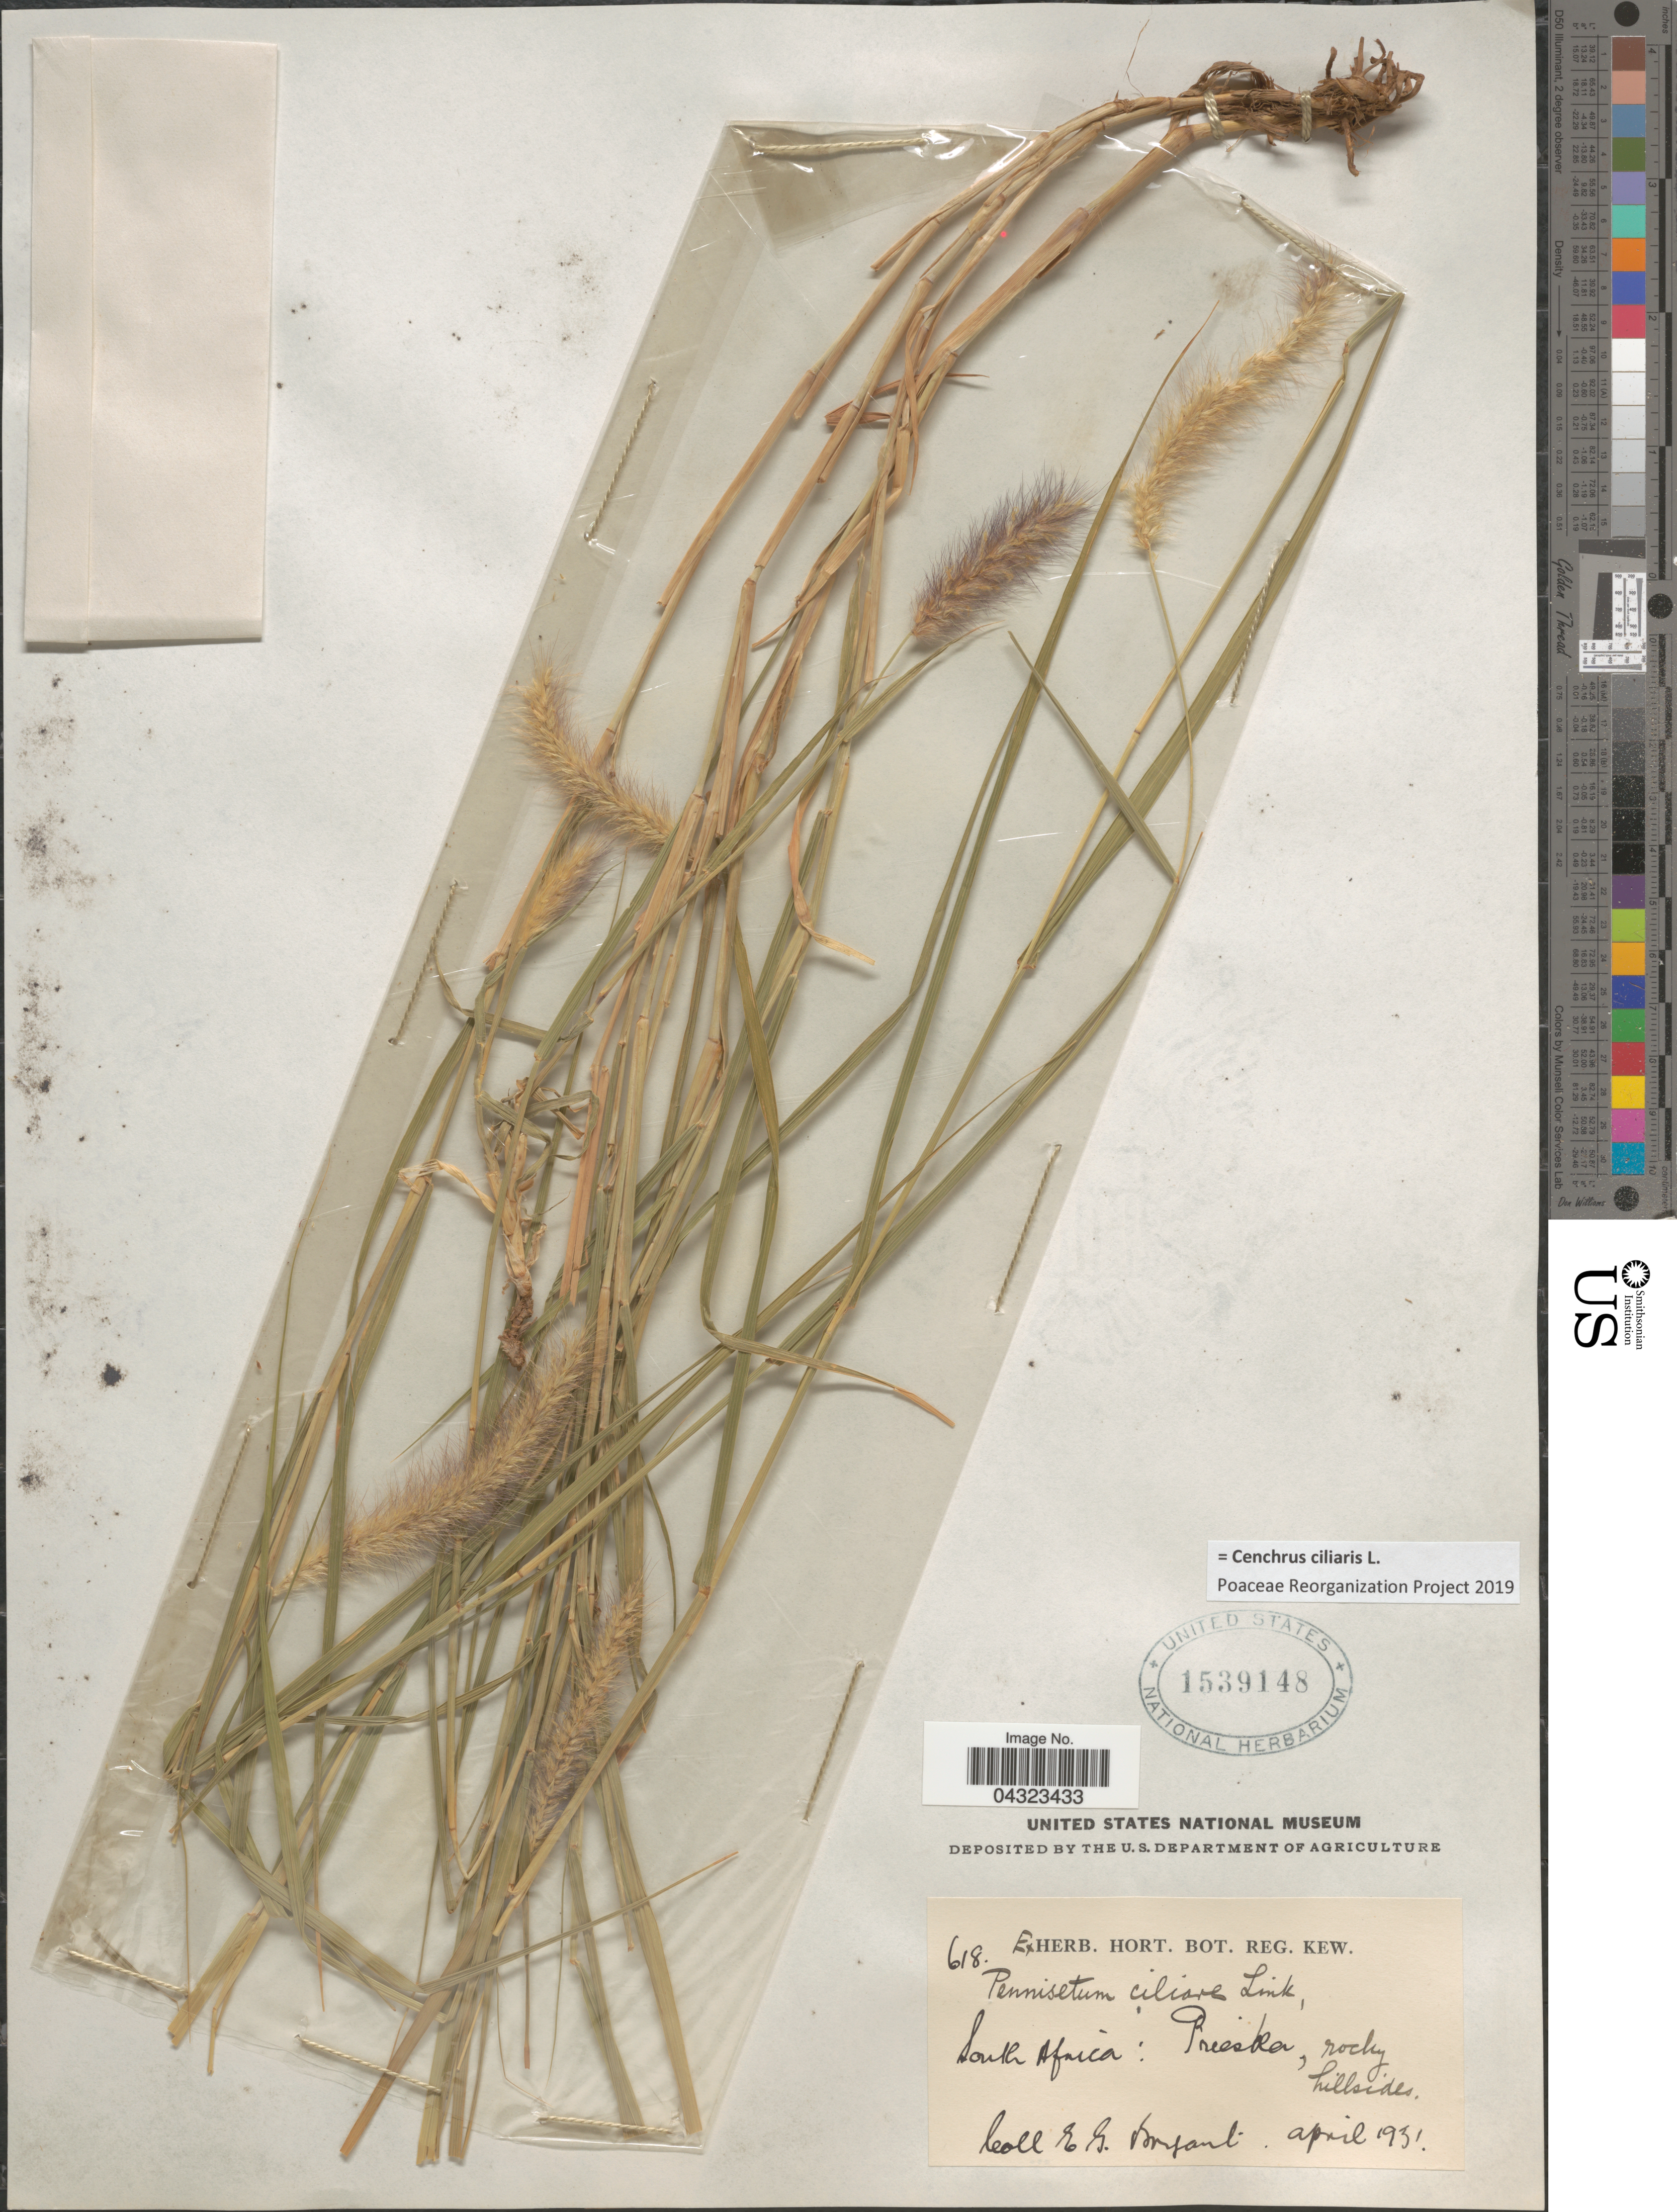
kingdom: Plantae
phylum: Tracheophyta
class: Liliopsida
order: Poales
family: Poaceae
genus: Cenchrus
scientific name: Cenchrus ciliaris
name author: L.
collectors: E. Bryant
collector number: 618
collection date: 1931-04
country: South Africa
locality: Prieska, rocky hillsides.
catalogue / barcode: US 1539148